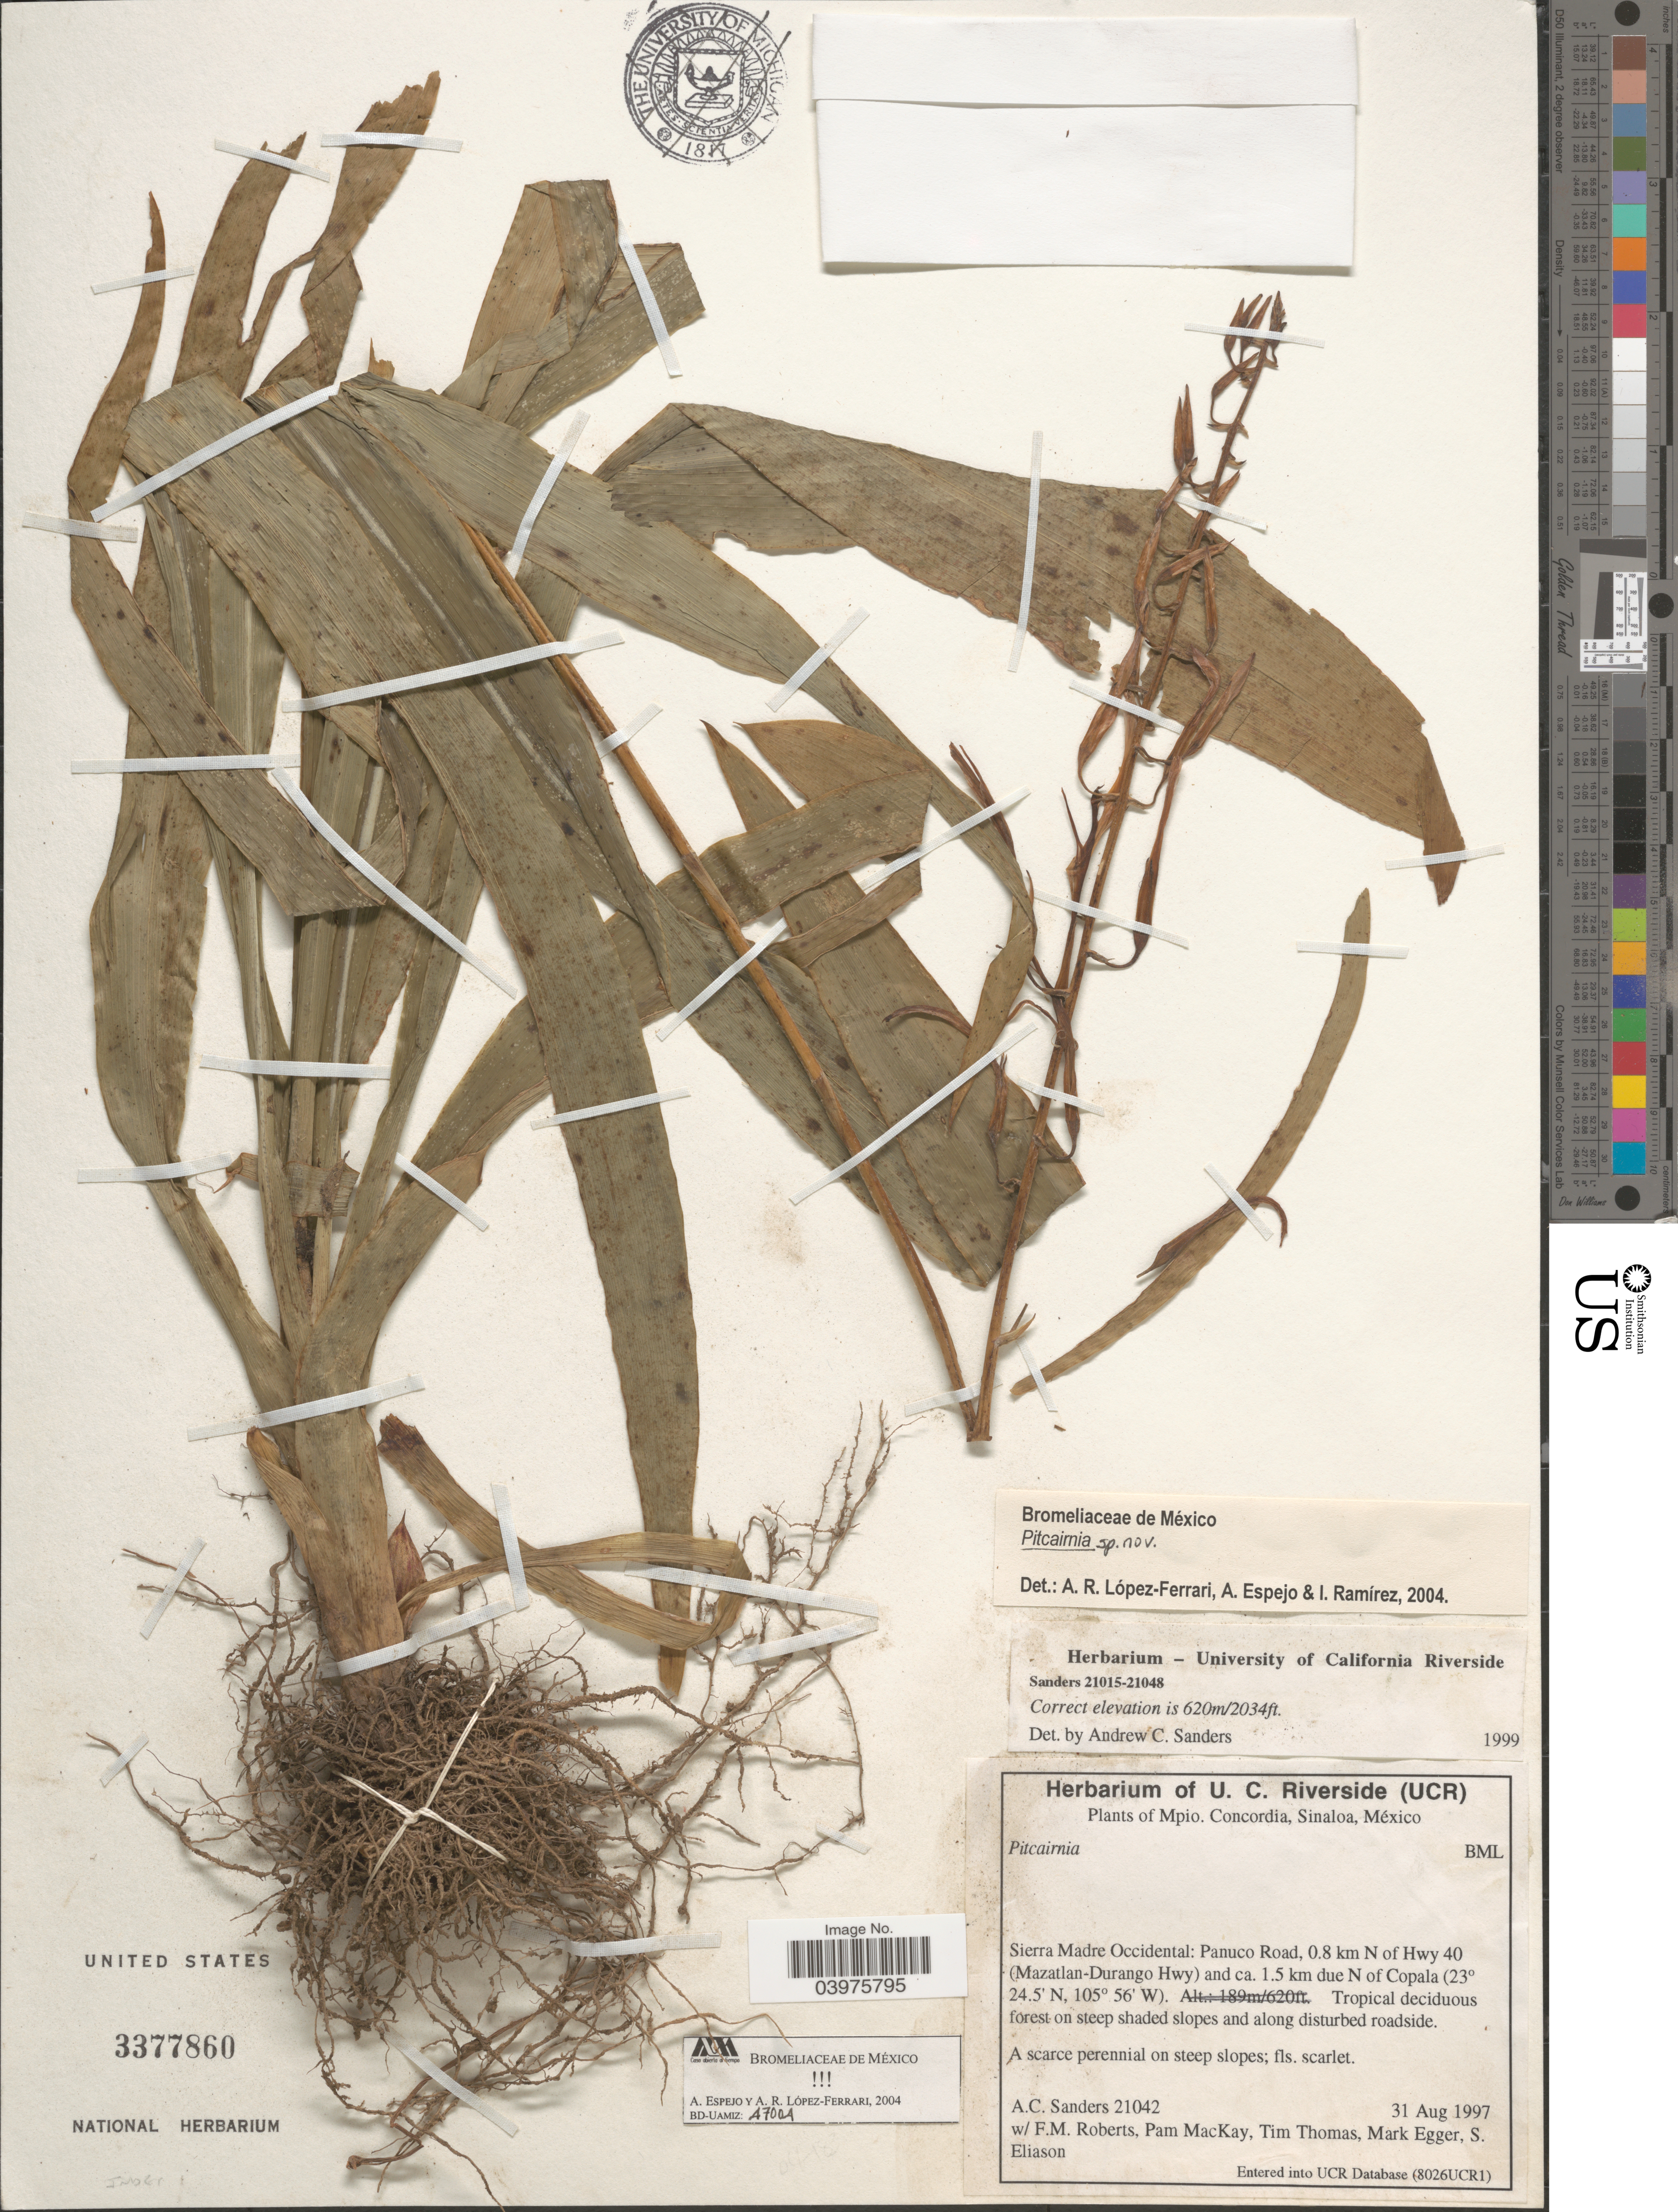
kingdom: Plantae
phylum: Tracheophyta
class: Liliopsida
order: Poales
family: Bromeliaceae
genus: Pitcairnia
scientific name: Pitcairnia sp.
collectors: A. Sanders, F. Roberts, P. Mackay, T. Thomas & et al.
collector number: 21042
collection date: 1997-08-31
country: Mexico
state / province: Sinaloa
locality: Mpio. Concordia. Sierra Madre Occidental: Panuco Road, 0.8 km N of Hwy 40 (Mazatlan-Durango Hwy) and ca. 1.5 km due N of Copala.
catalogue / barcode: US 3377860